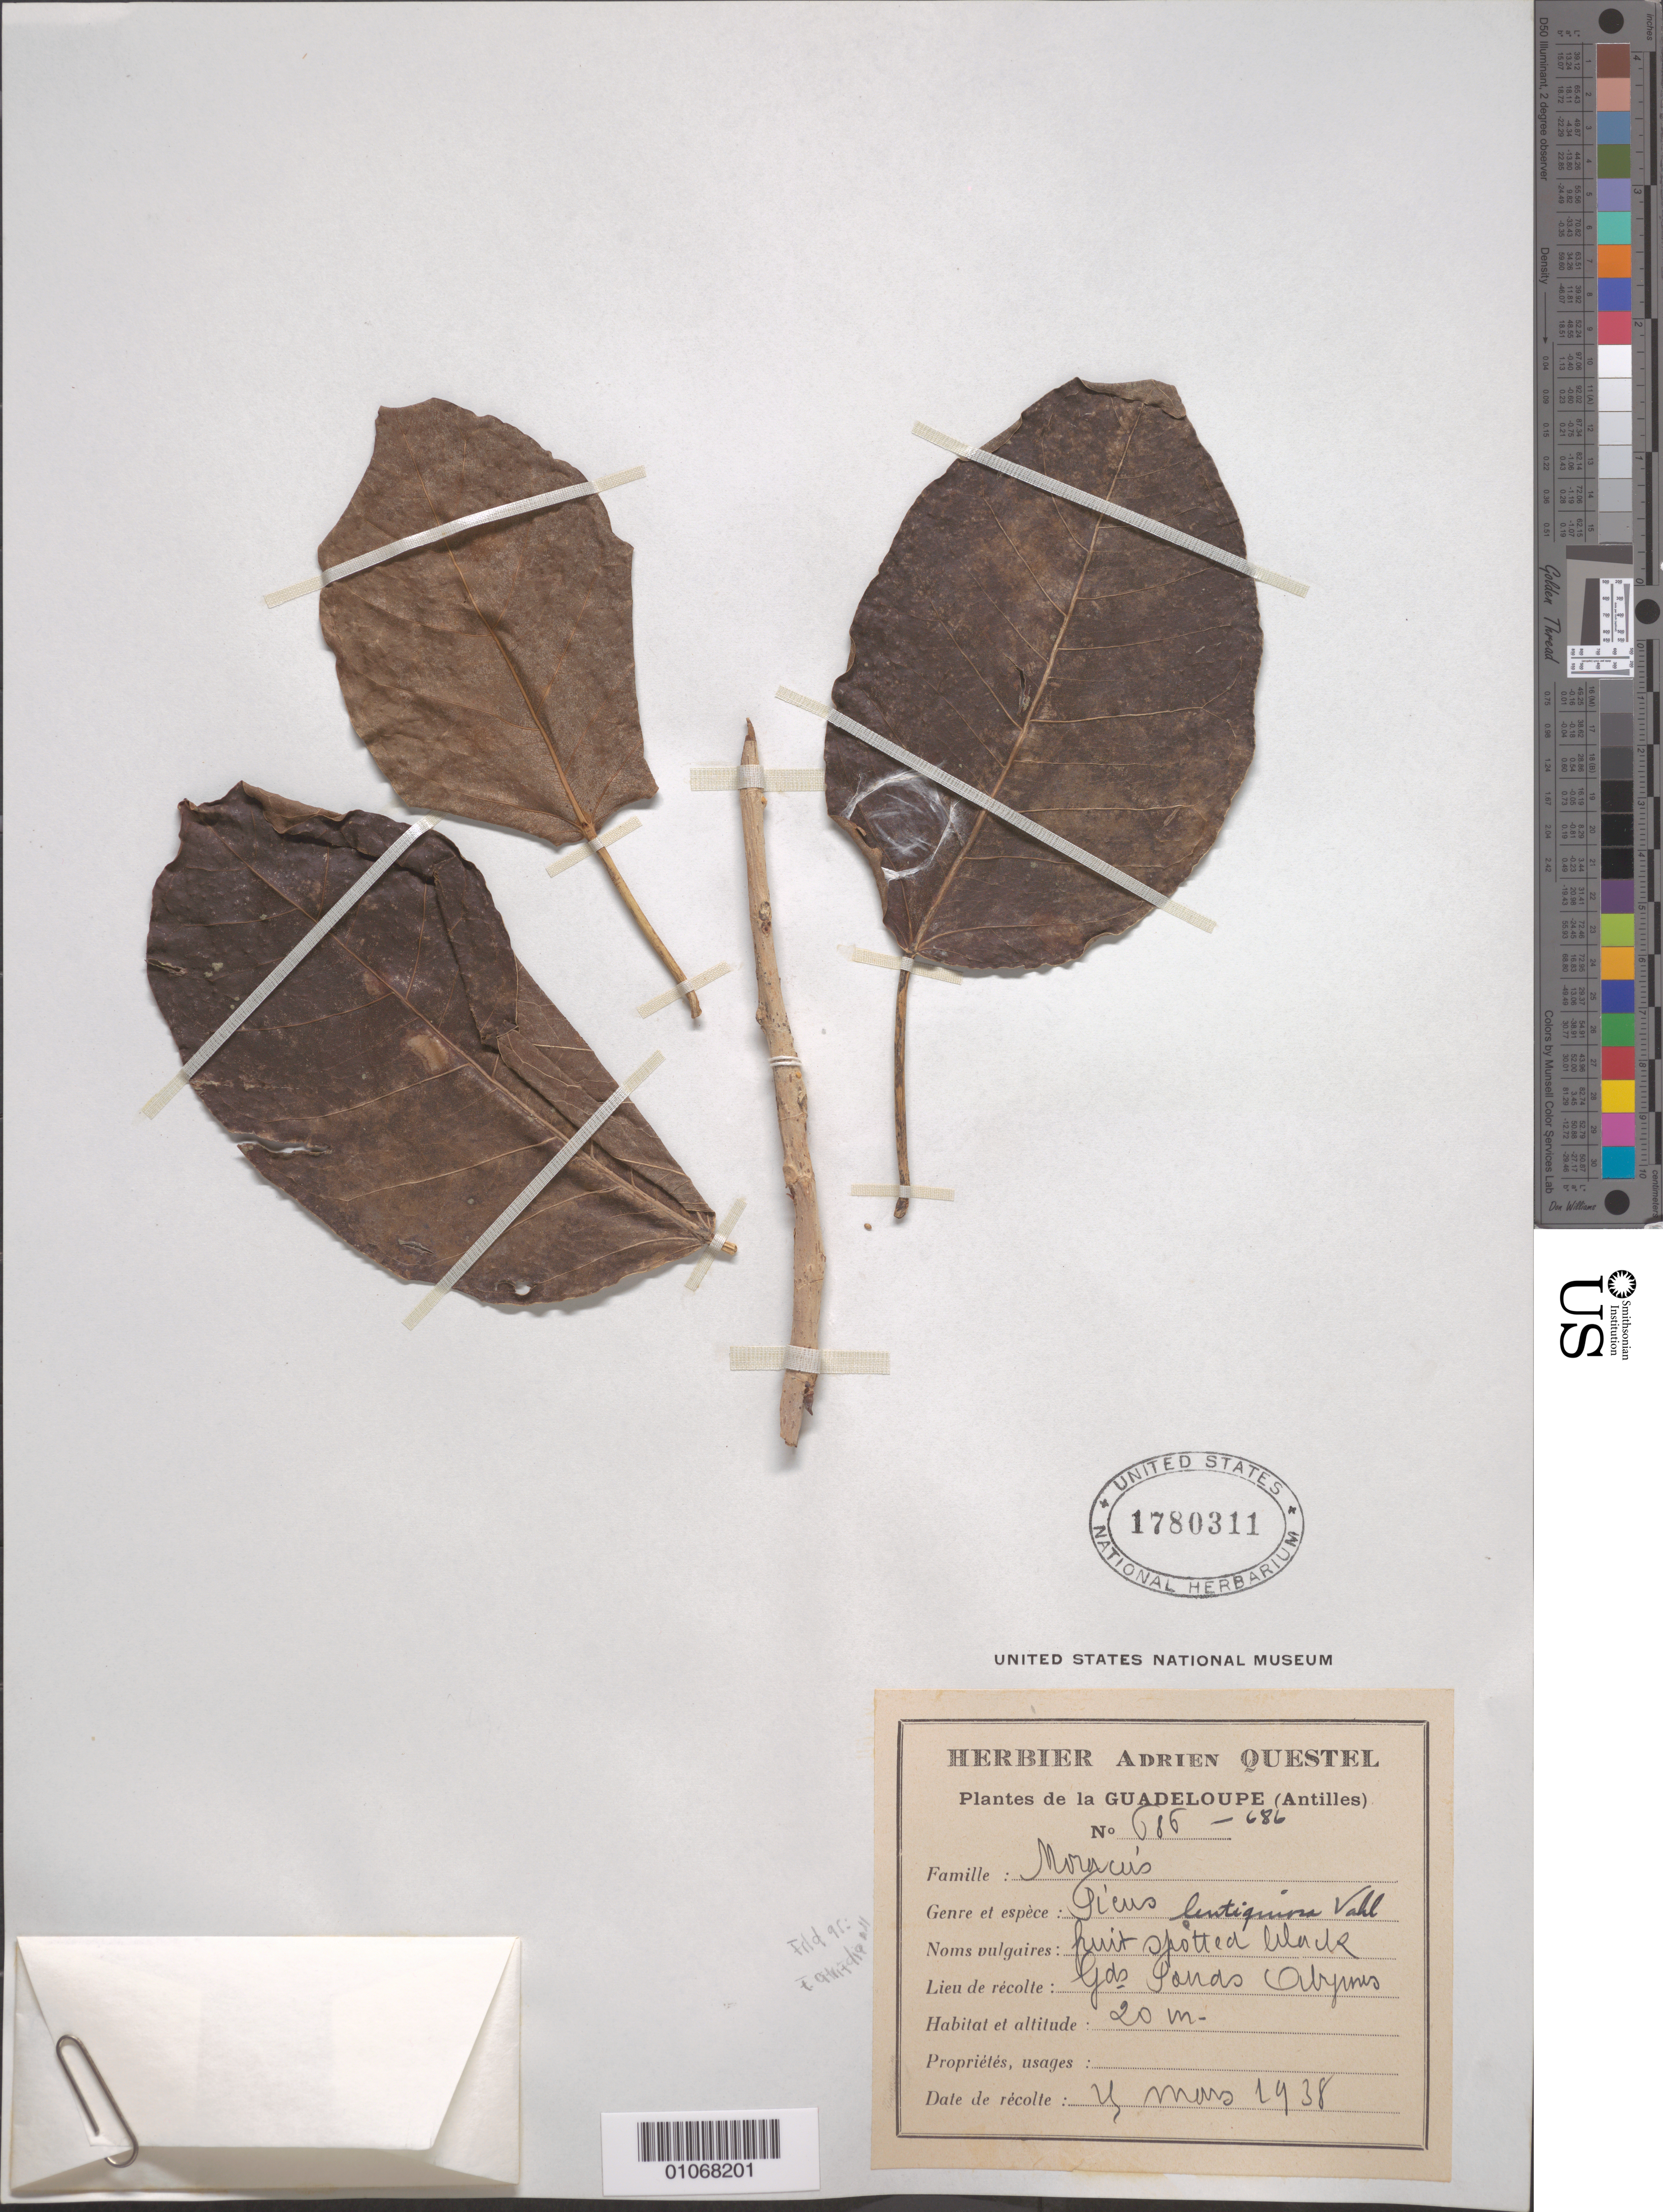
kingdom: Plantae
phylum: Tracheophyta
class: Magnoliopsida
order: Rosales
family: Moraceae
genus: Ficus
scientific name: Ficus citrifolia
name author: Mill.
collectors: A. Questel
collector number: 686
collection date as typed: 04 Mar 1938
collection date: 1938-03-04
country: Guadeloupe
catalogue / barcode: US 1780311